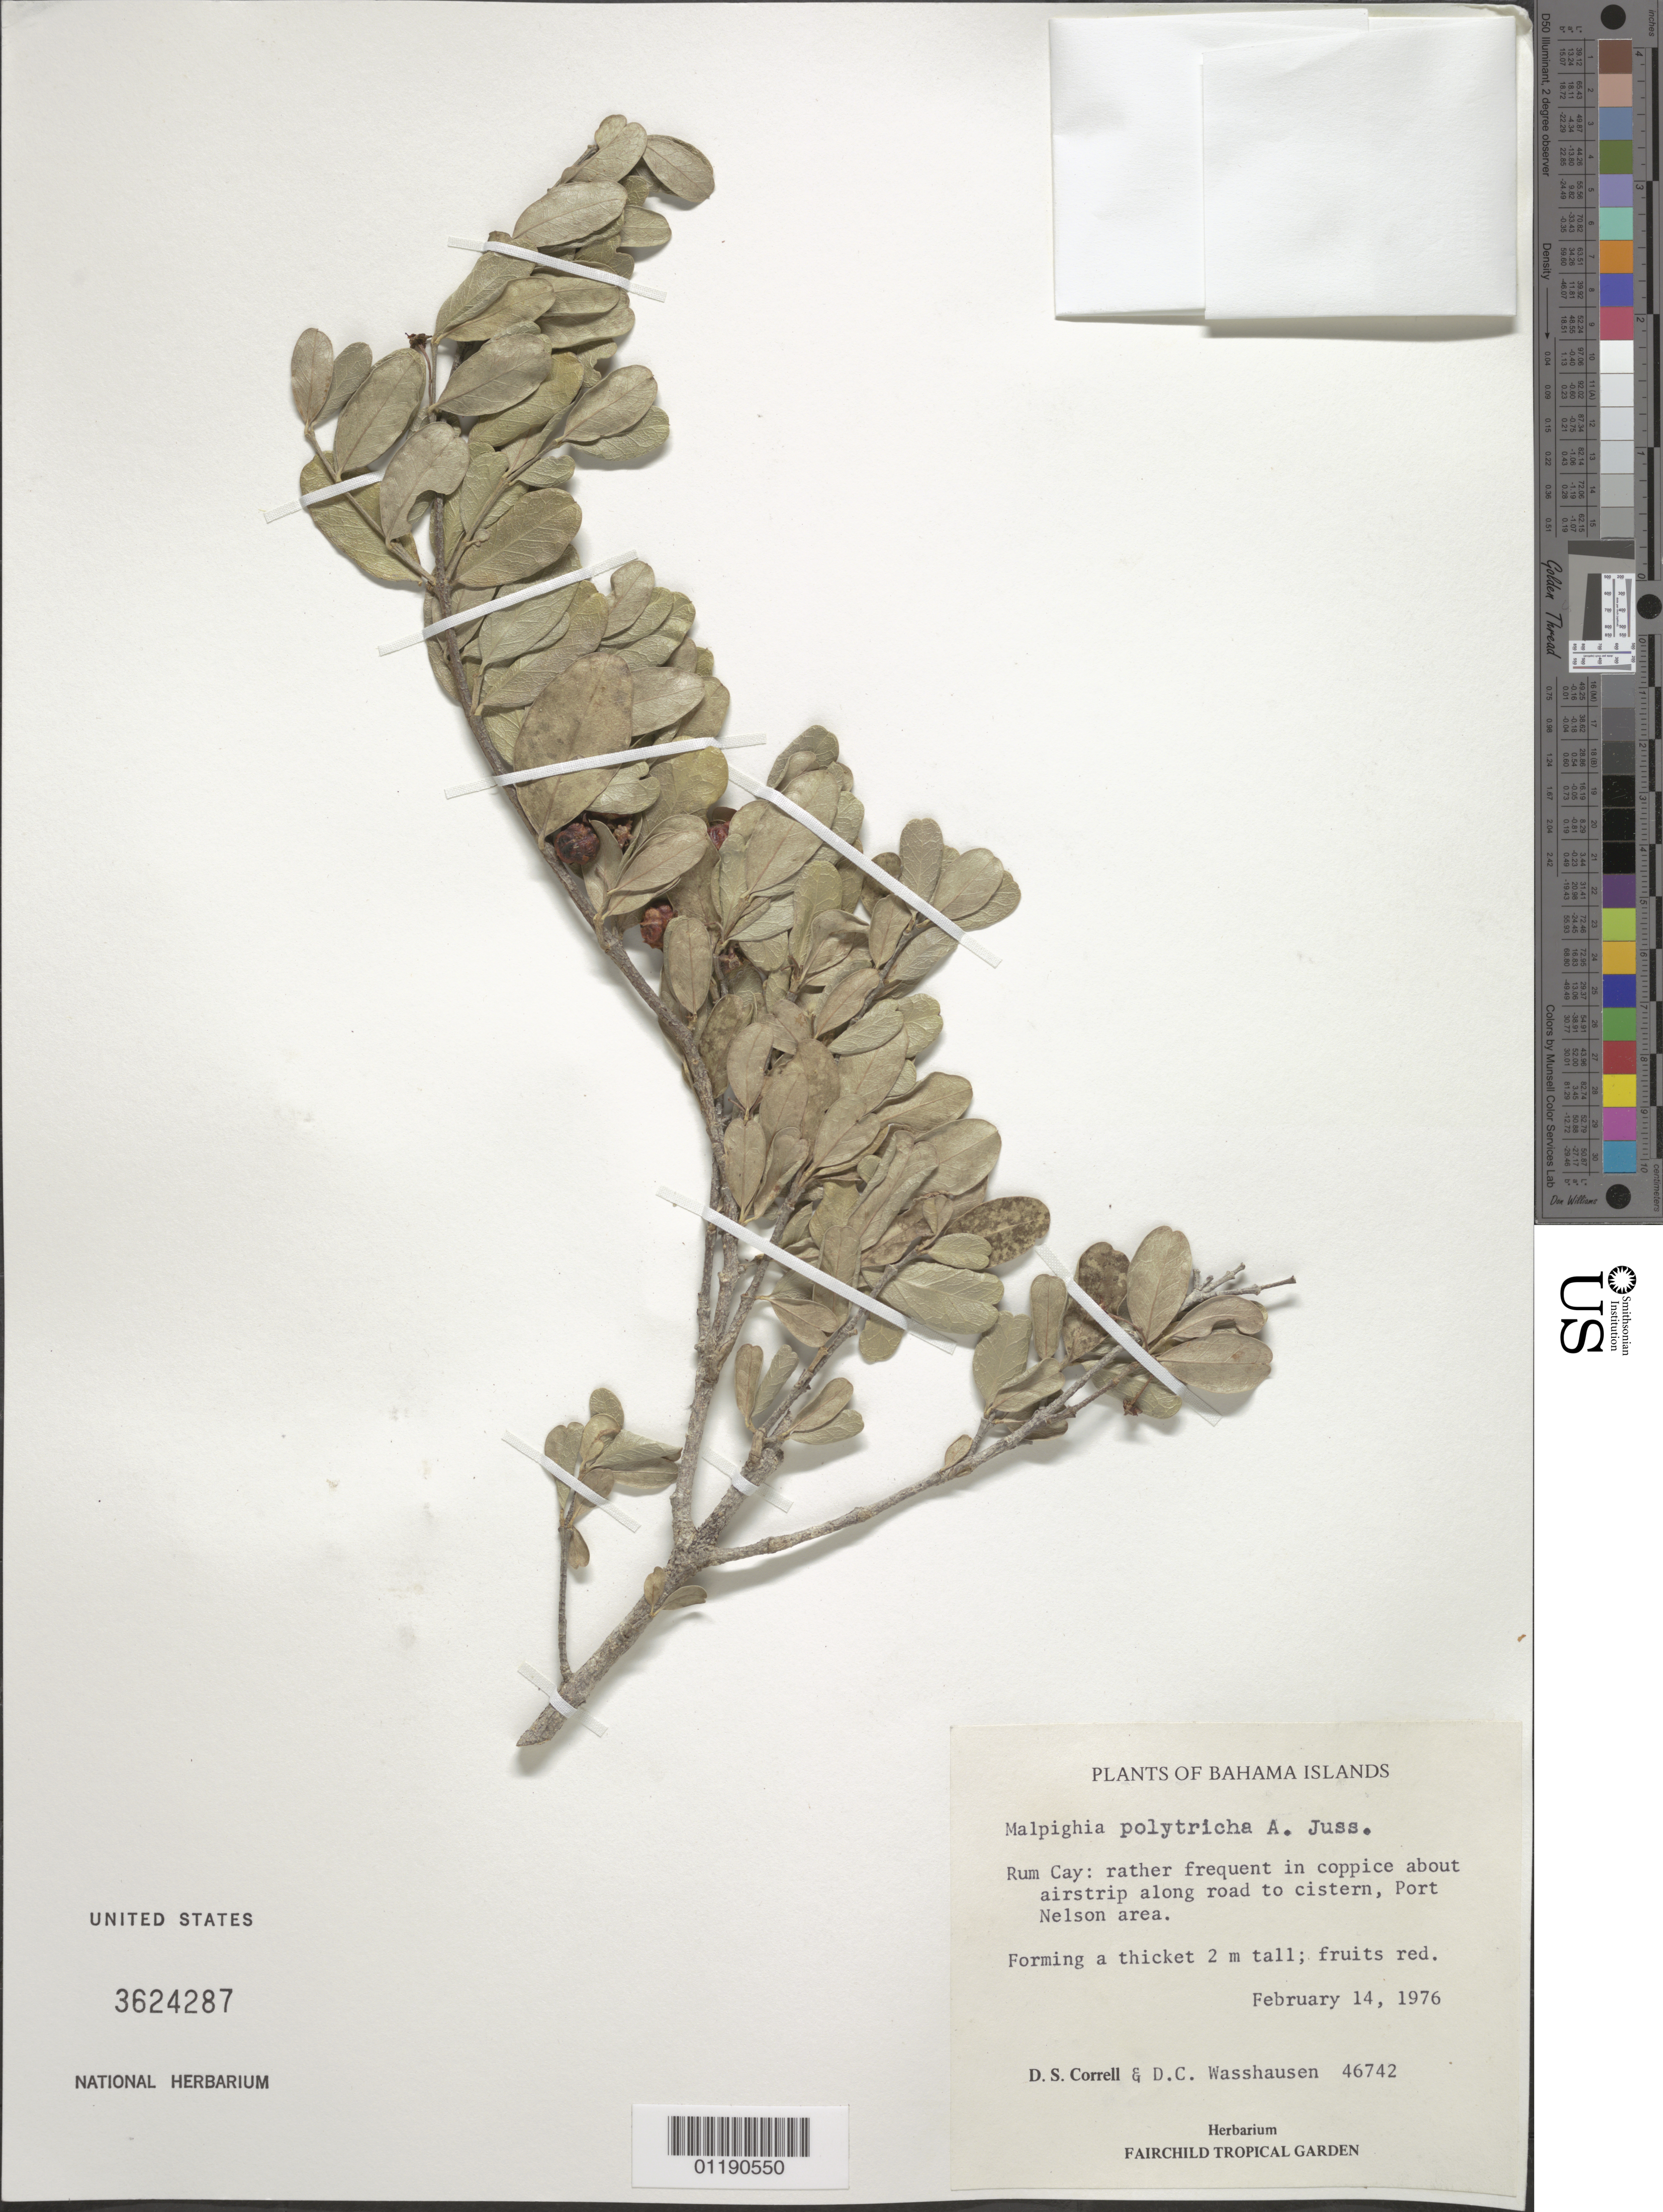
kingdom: Plantae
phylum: Tracheophyta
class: Magnoliopsida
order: Malpighiales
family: Malpighiaceae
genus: Malpighia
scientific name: Malpighia polytricha subsp. polytricha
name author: A. Juss.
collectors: D. S. Correll & D. C. Wasshausen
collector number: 46742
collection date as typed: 14 Feb 1976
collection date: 1976-02-14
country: Bahamas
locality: Rum Cay, just north of Port Nelson cistern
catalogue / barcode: US 3624287